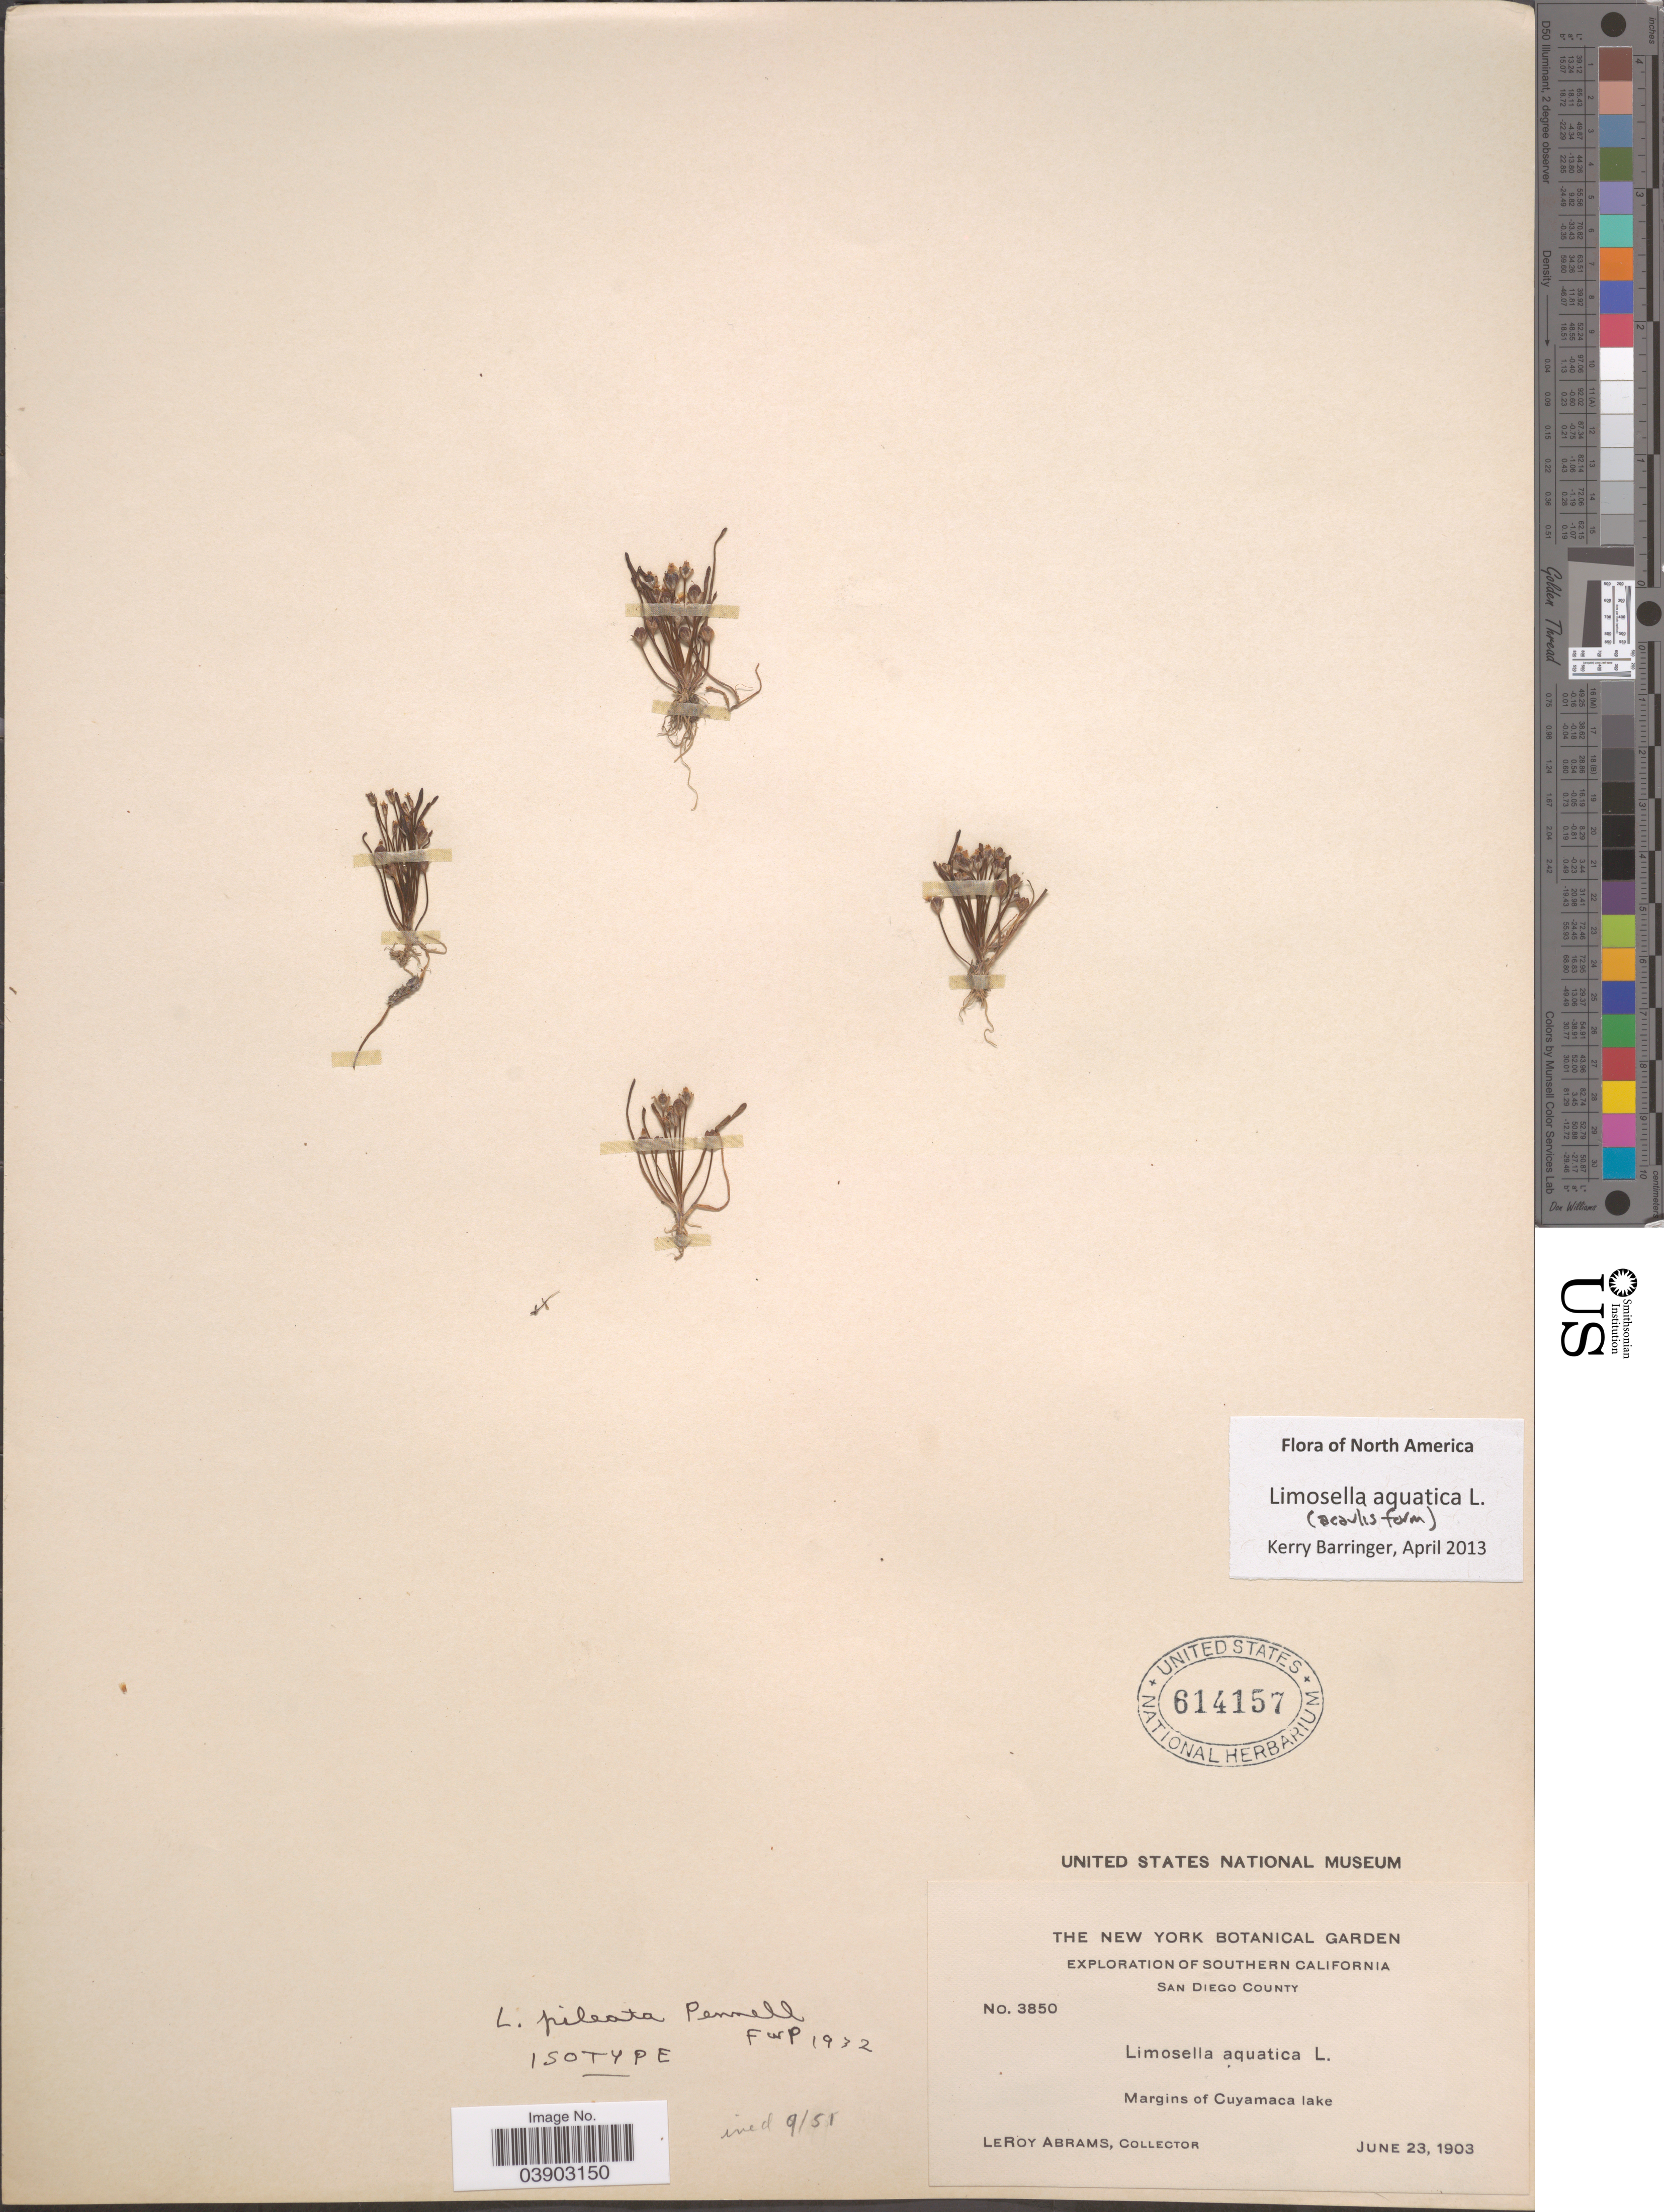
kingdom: Plantae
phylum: Tracheophyta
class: Magnoliopsida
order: Lamiales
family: Scrophulariaceae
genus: Limosella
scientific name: Limosella aquatica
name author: L.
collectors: L. Abrams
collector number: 3850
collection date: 1903-06-23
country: United States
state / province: California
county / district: San Diego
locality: Southern California. San Diego County. Margins of Cuyamaca lake.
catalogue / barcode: US 614157